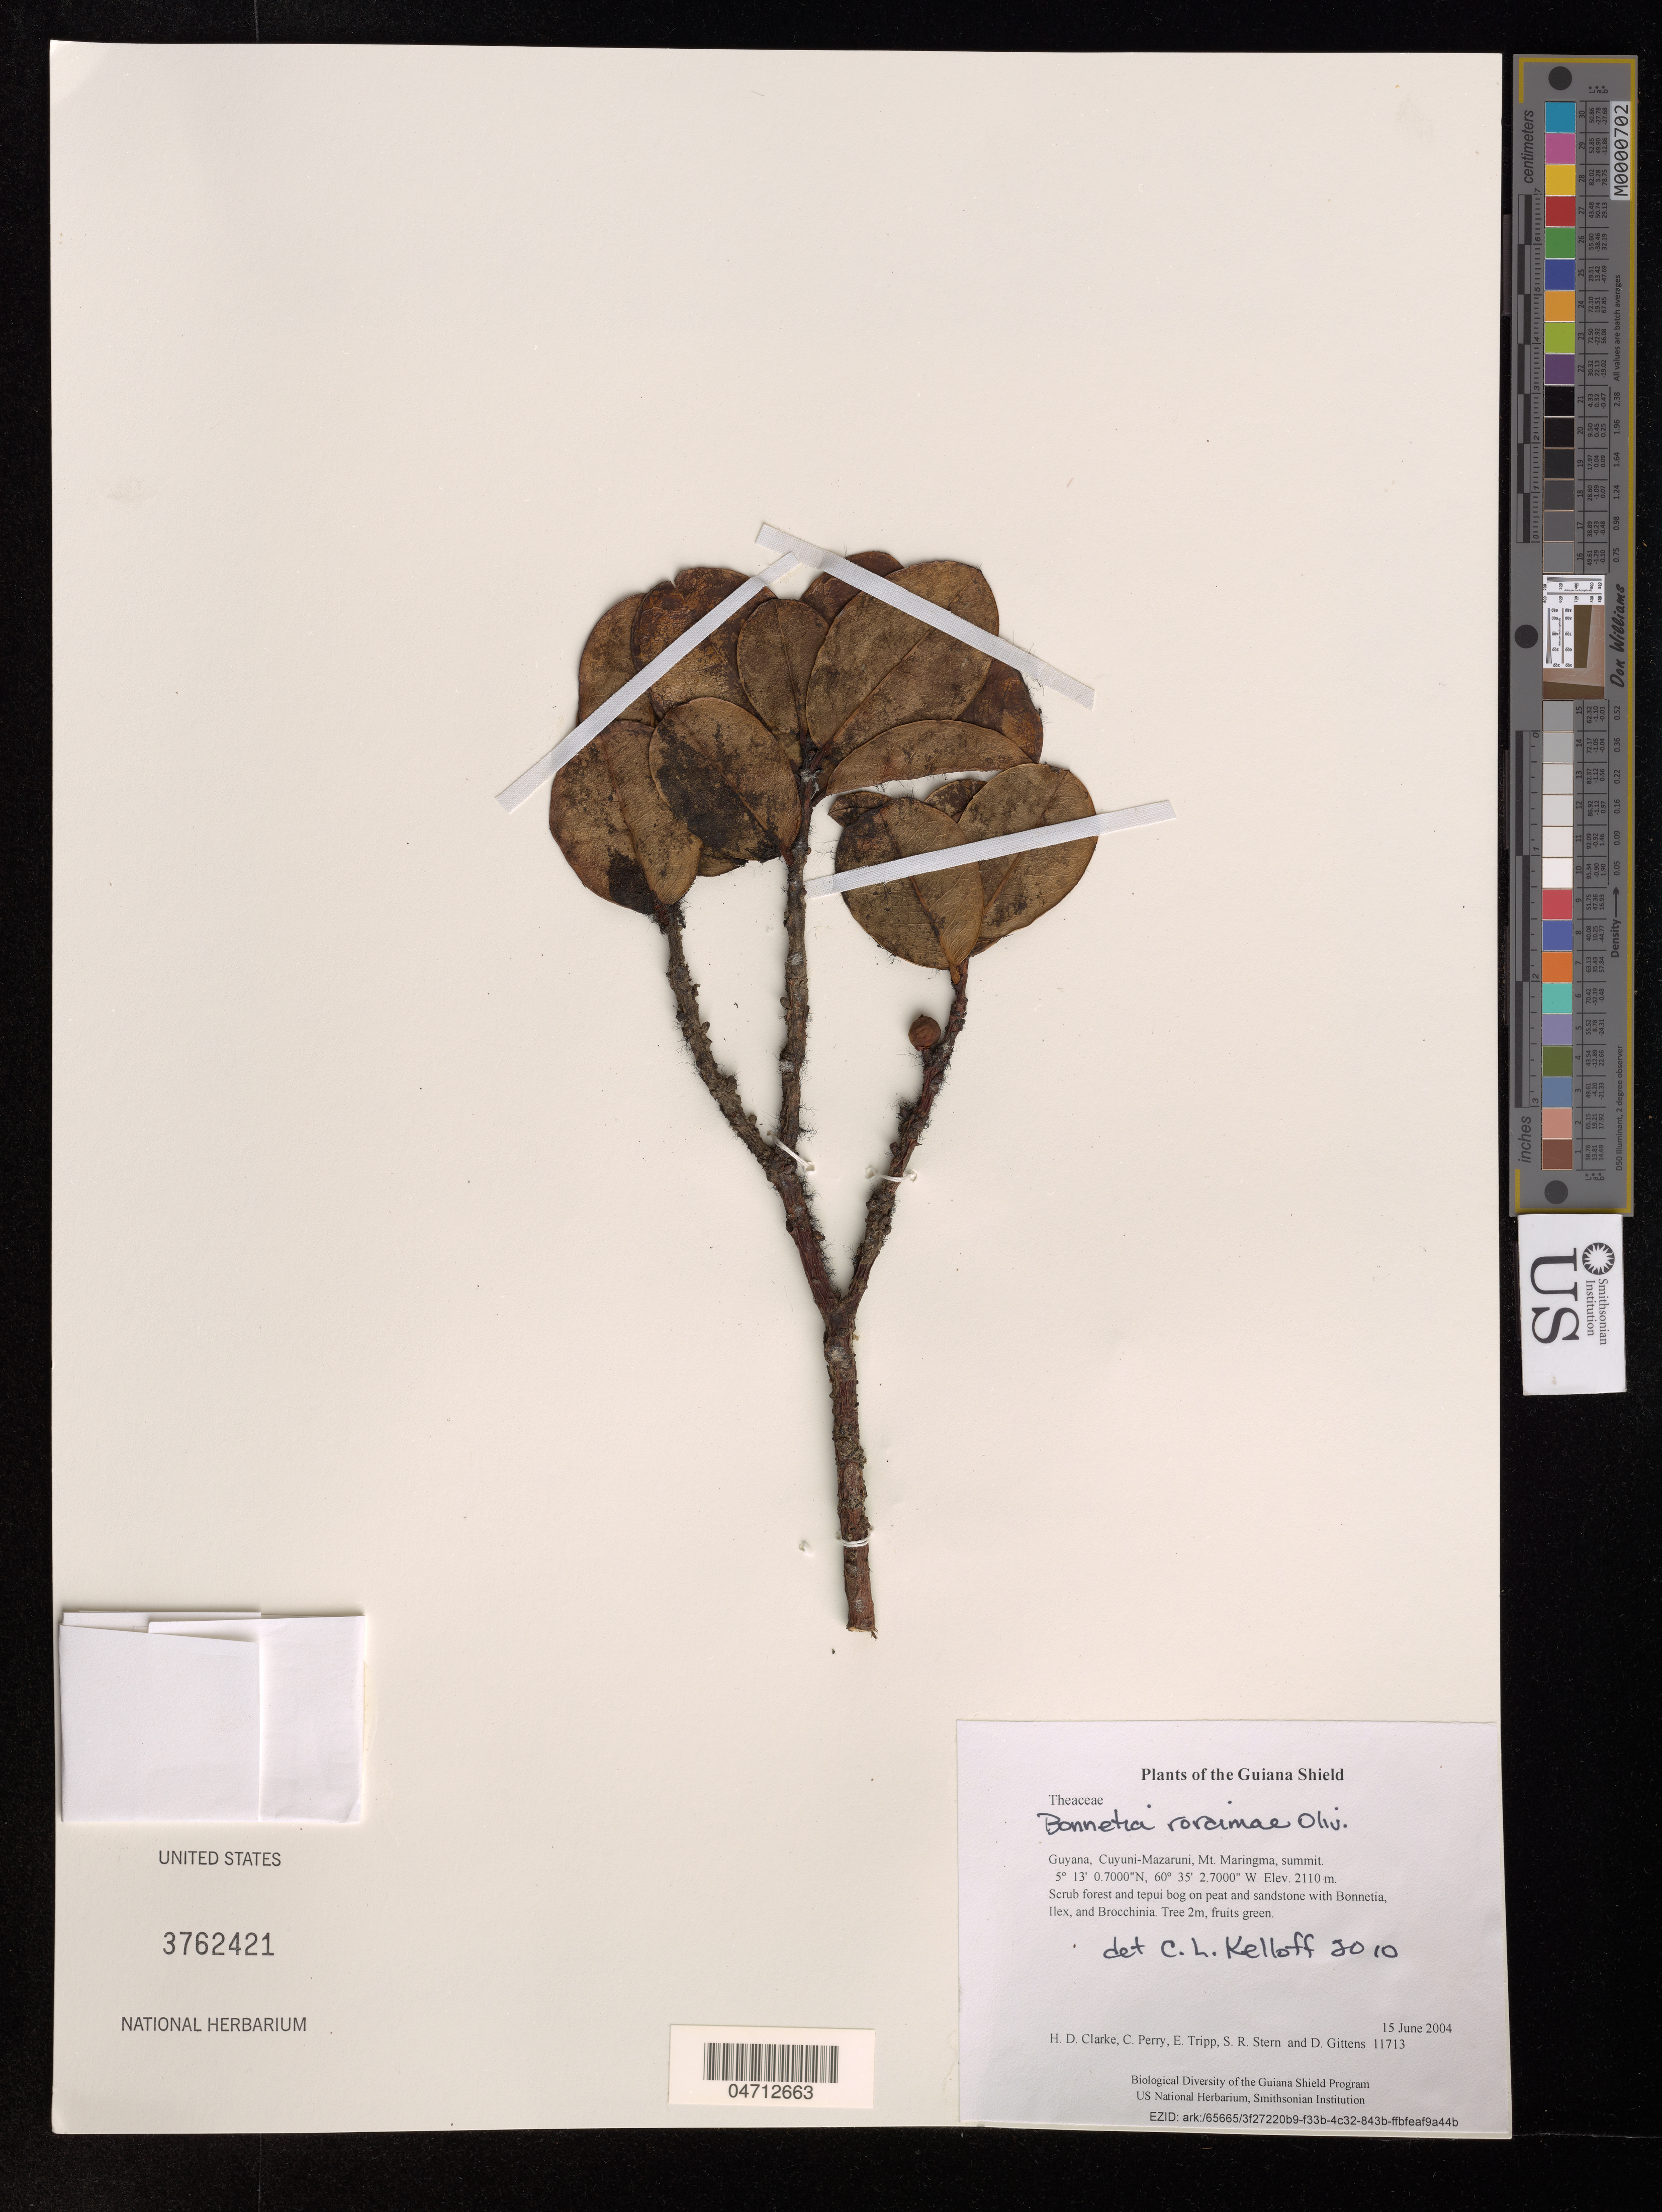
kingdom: Plantae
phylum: Tracheophyta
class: Magnoliopsida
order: Malpighiales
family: Bonnetiaceae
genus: Bonnetia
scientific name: Bonnetia roraimae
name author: Oliv.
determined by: Kelloff, Carol L.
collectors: H. D. Clarke, C. Perry, E. Tripp, S. R. Stern & D. Gittens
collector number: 11713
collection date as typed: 15 June 2004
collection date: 2004-06-15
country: Guyana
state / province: Cuyuni-Mazaruni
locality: Mt. Maringma, summit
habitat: Scrub forest and tepui bog on peat and sandstone with Bonnetia, Ilex, and Brocchinia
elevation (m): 2110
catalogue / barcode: US 3762421